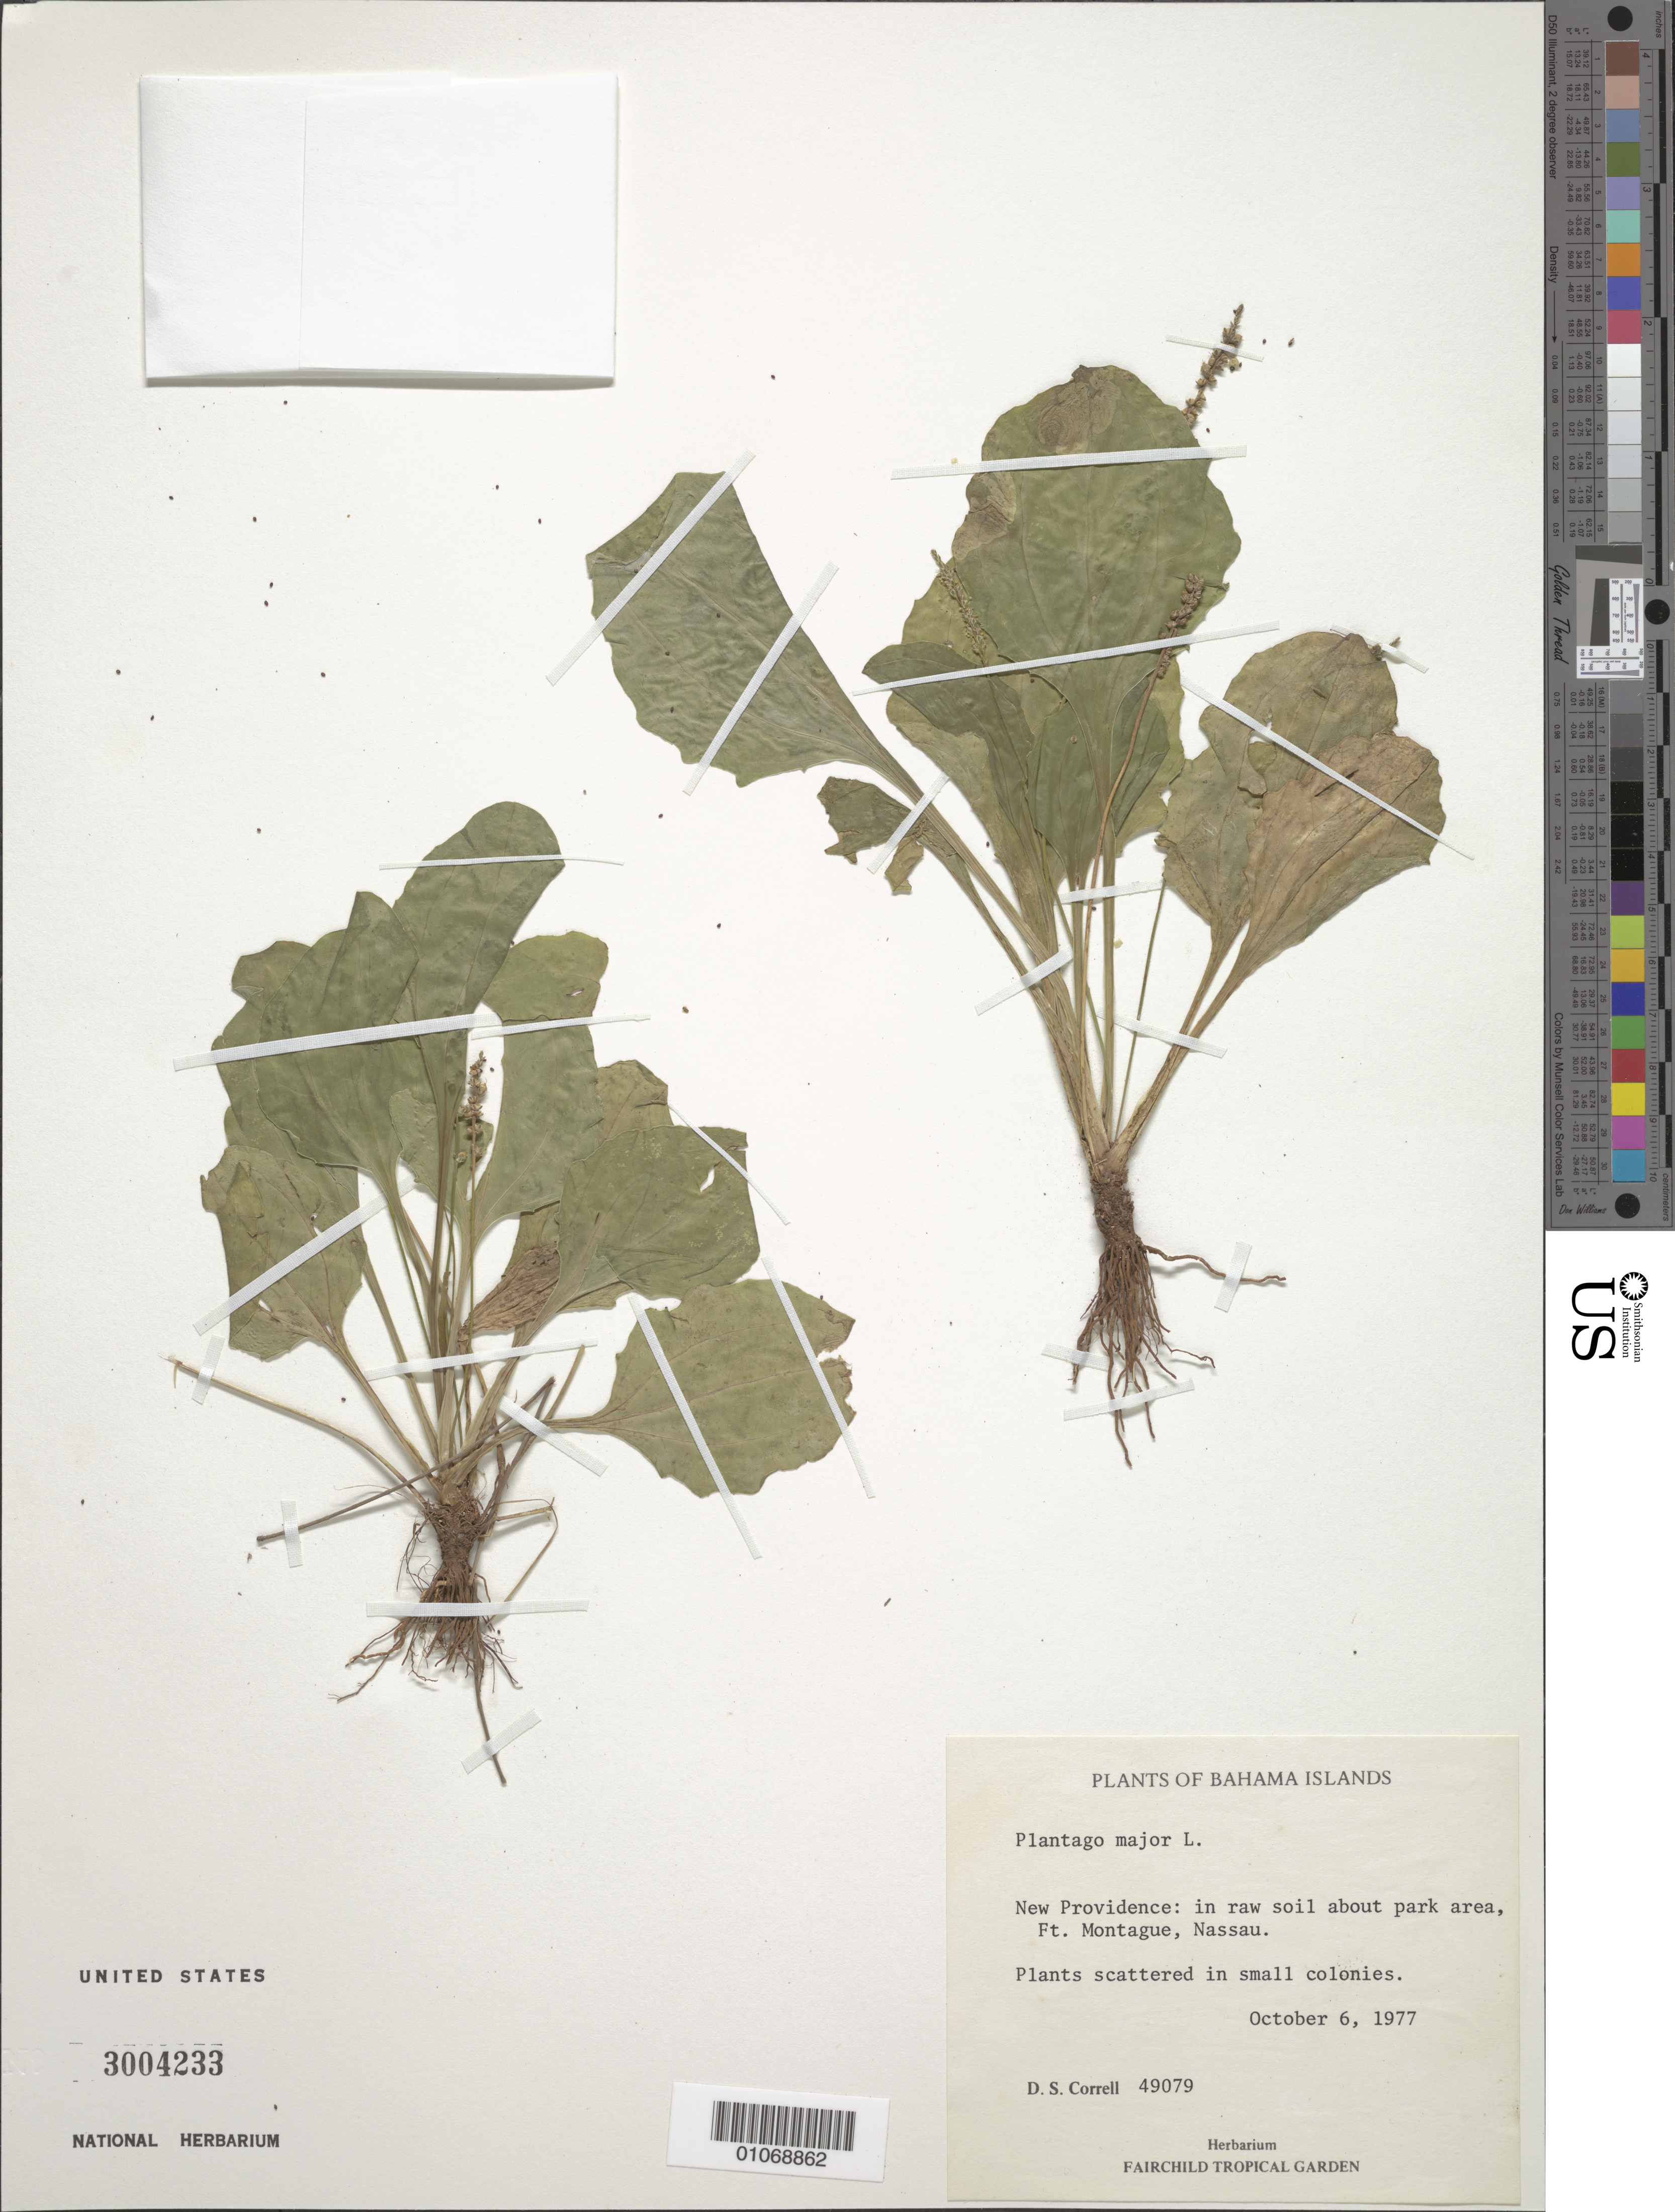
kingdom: Plantae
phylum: Tracheophyta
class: Magnoliopsida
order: Lamiales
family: Plantaginaceae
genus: Plantago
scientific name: Plantago major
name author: L.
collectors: D. S. Correll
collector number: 49079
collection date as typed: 06 Oct 1977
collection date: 1977-10-06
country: Bahamas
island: New Providence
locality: In raw soil about park area, Fort Montague, Nassau.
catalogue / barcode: US 3004233